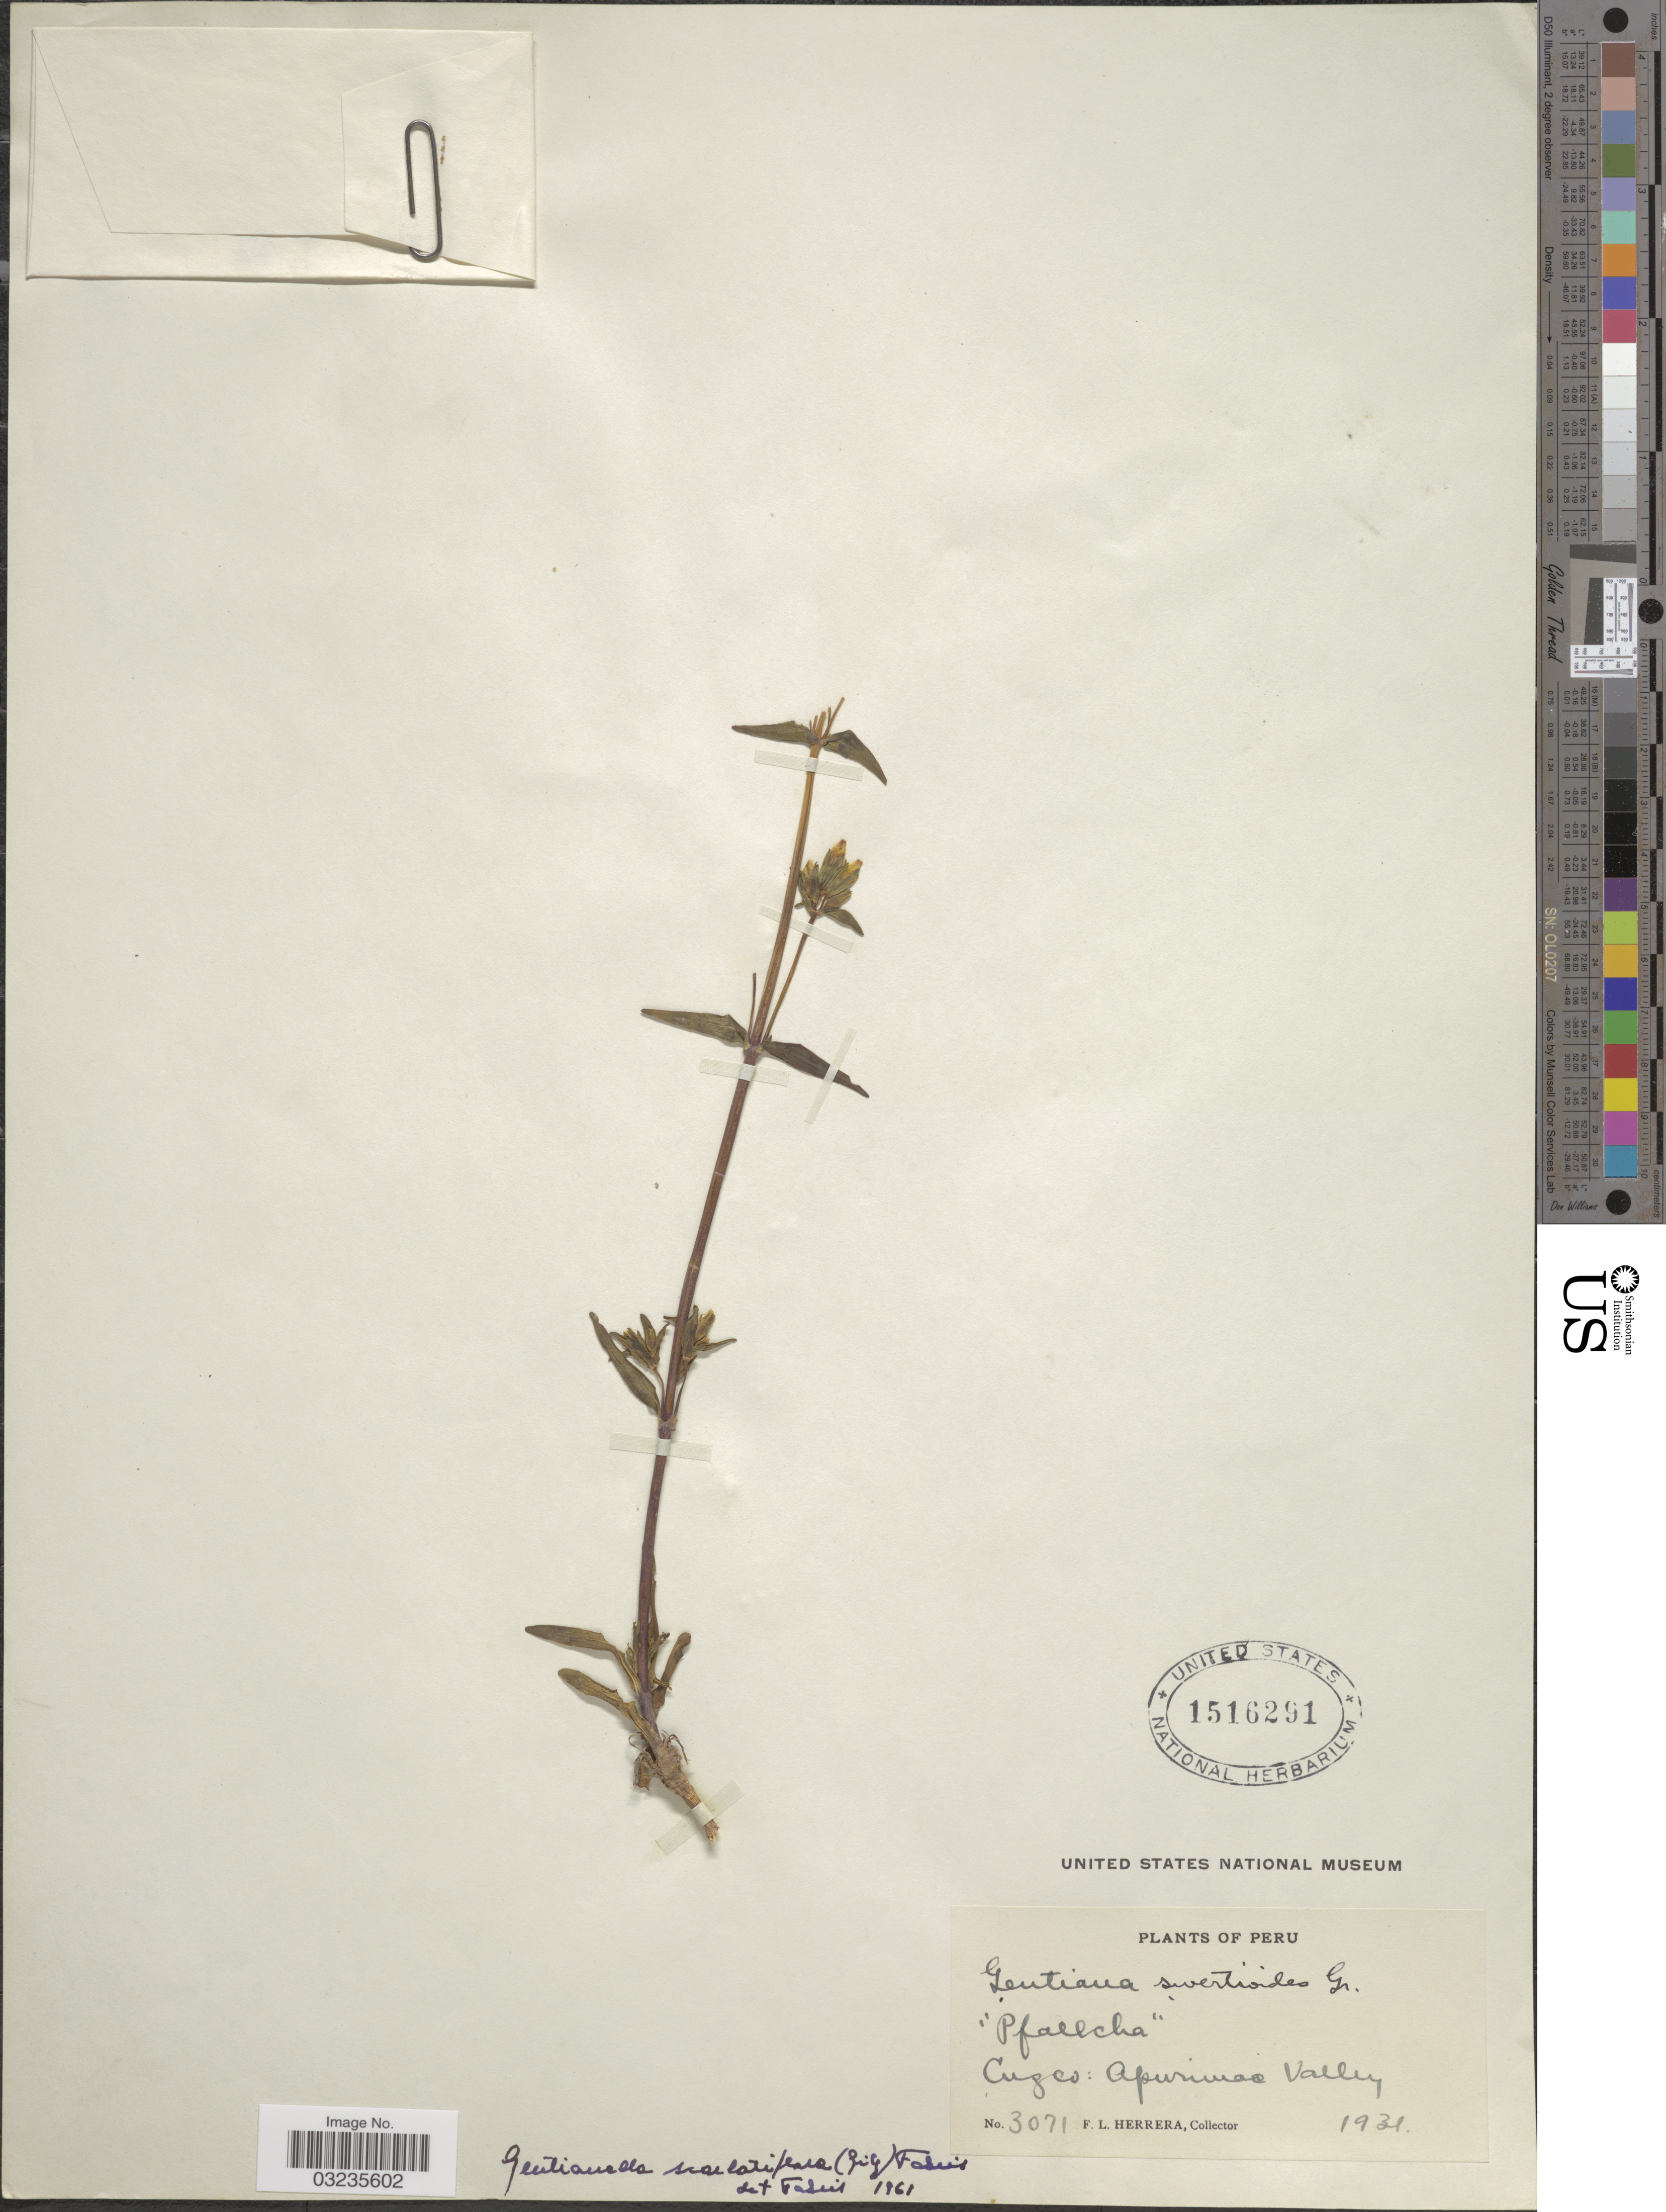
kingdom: Plantae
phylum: Tracheophyta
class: Magnoliopsida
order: Gentianales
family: Gentianaceae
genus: Gentiana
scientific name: Gentiana scarlatiflora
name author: Gilg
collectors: F. L. Herrera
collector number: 3071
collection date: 1931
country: Peru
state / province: Cusco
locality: Cuzco: Apurimac Valley.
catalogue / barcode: US 1516291